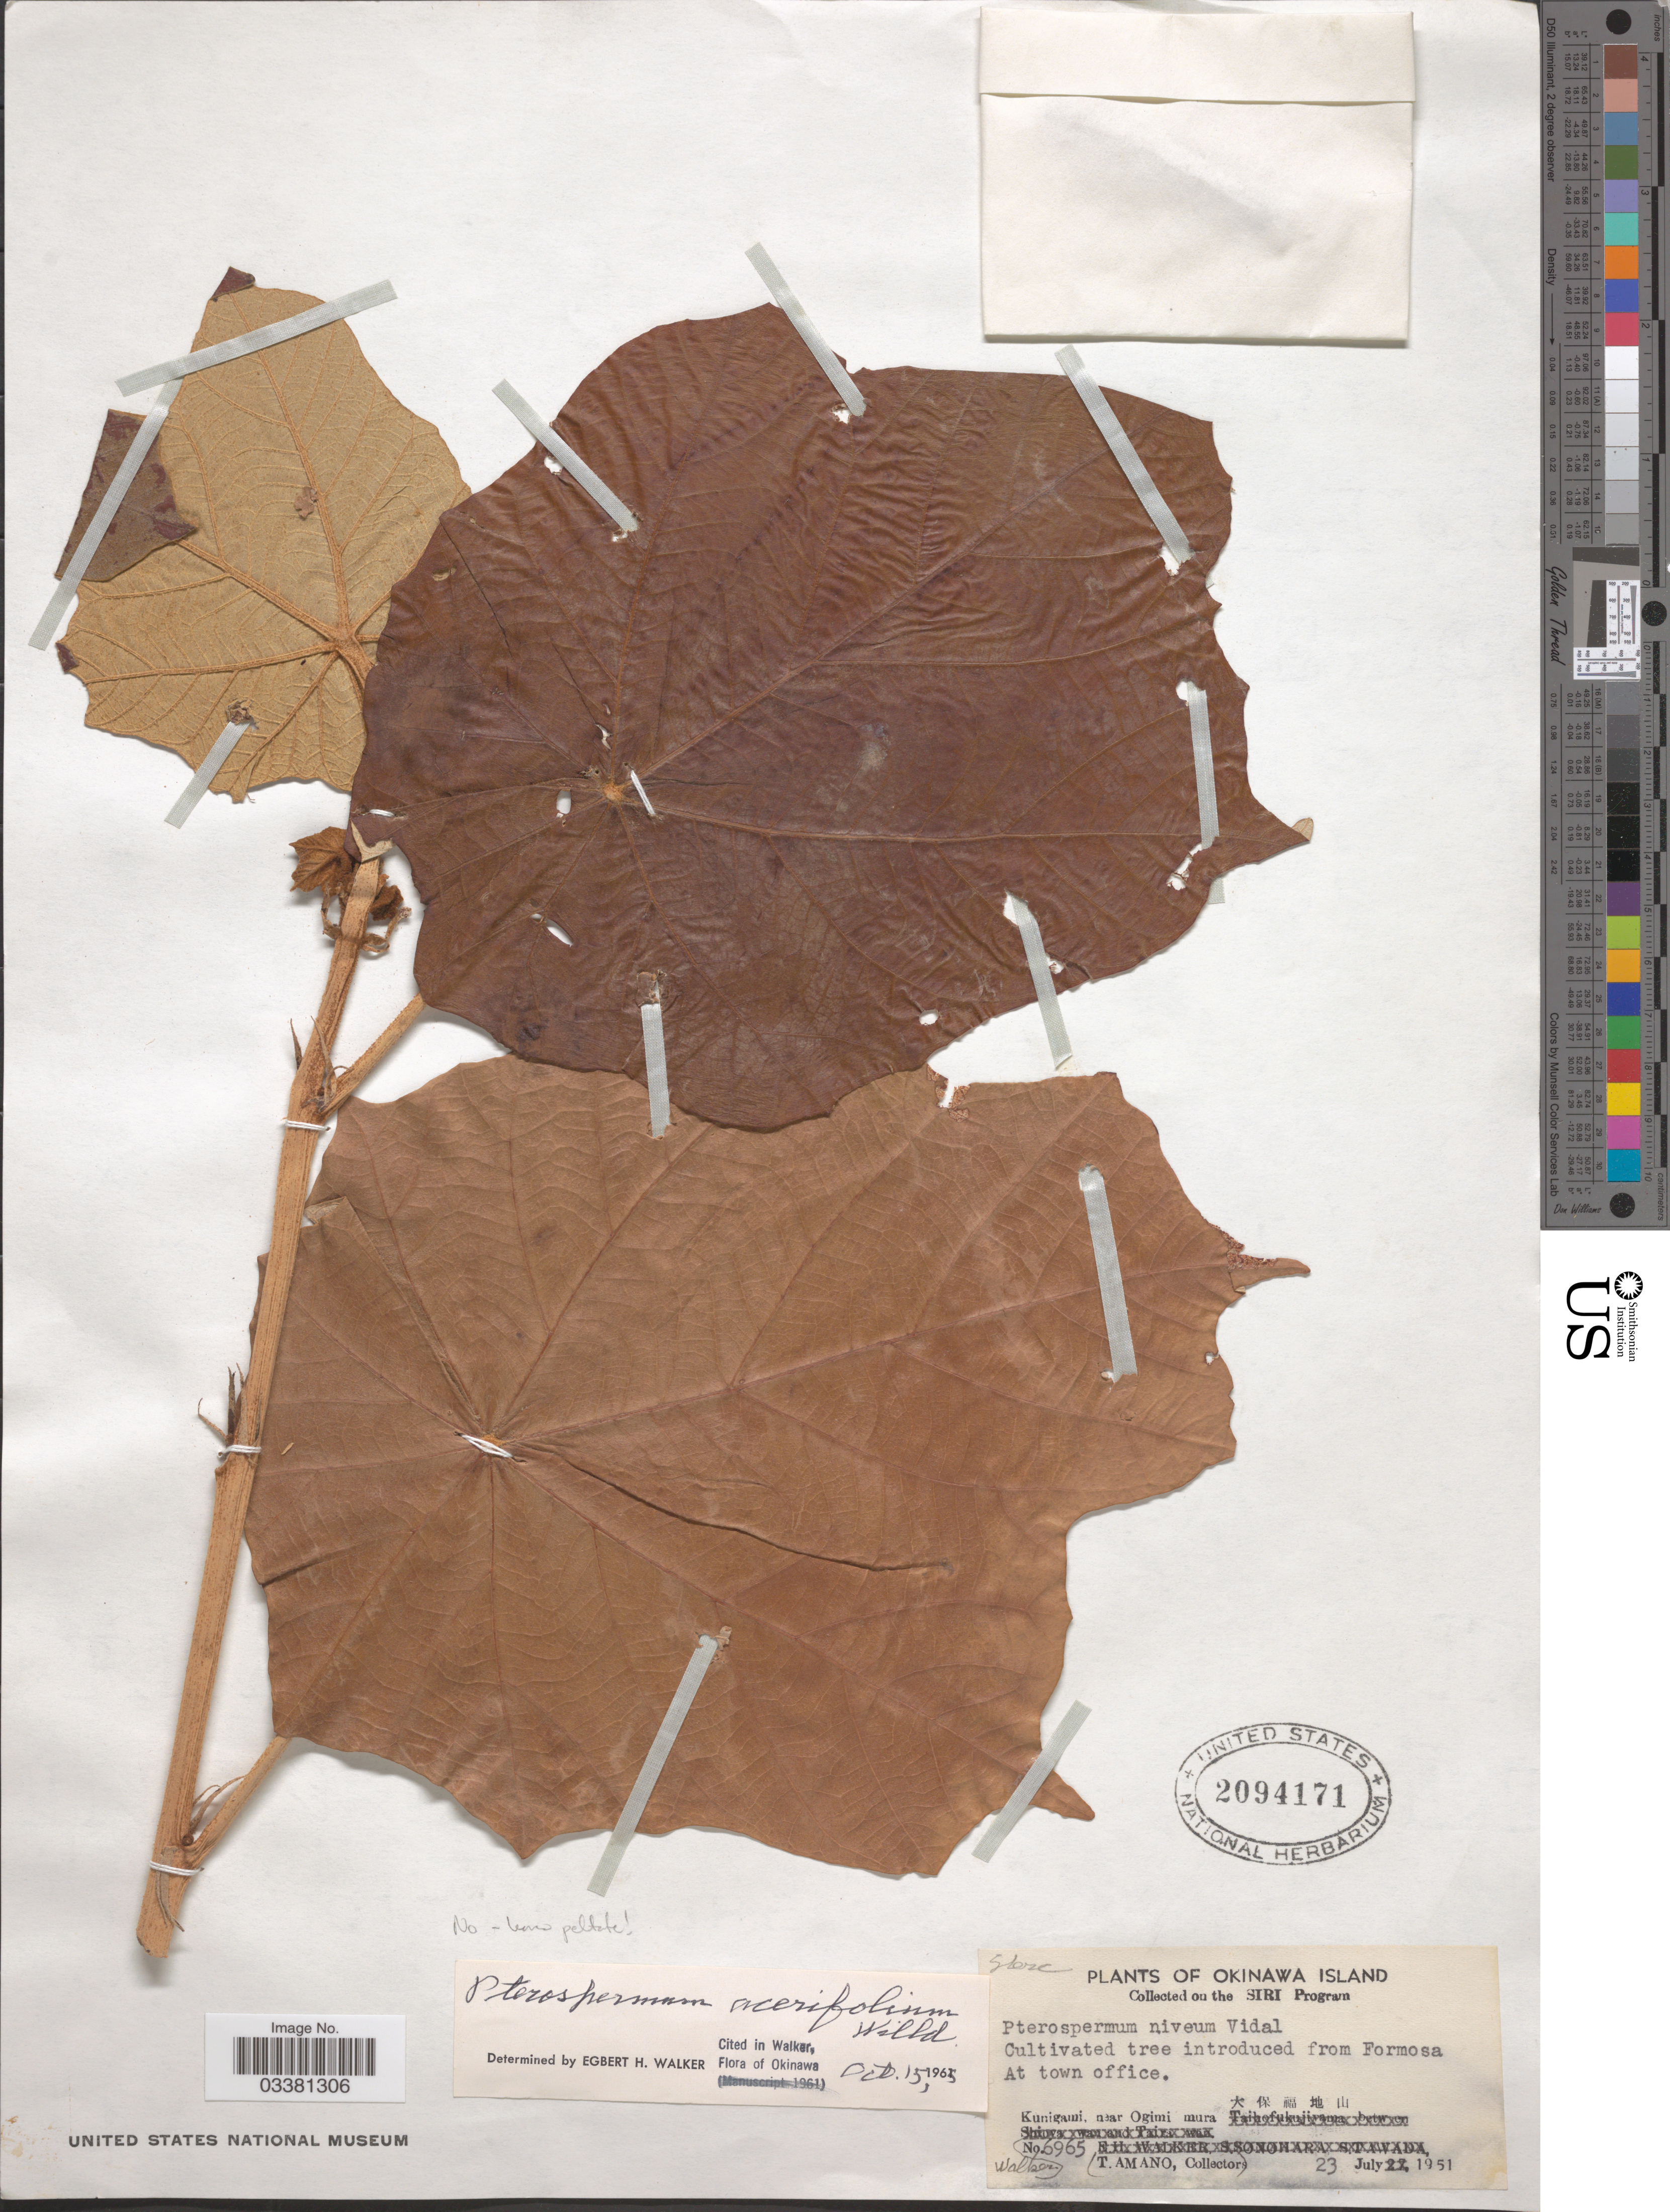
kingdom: Plantae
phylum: Tracheophyta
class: Magnoliopsida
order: Malvales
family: Malvaceae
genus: Pterospermum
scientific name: Pterospermum acerifolium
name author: (L.) Willd.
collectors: -. Walker & T. Amano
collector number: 6965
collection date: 1951-07-23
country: Japan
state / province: Okinawa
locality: Cultivated tree introduced from Formosa. At town office.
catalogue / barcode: US 2094171